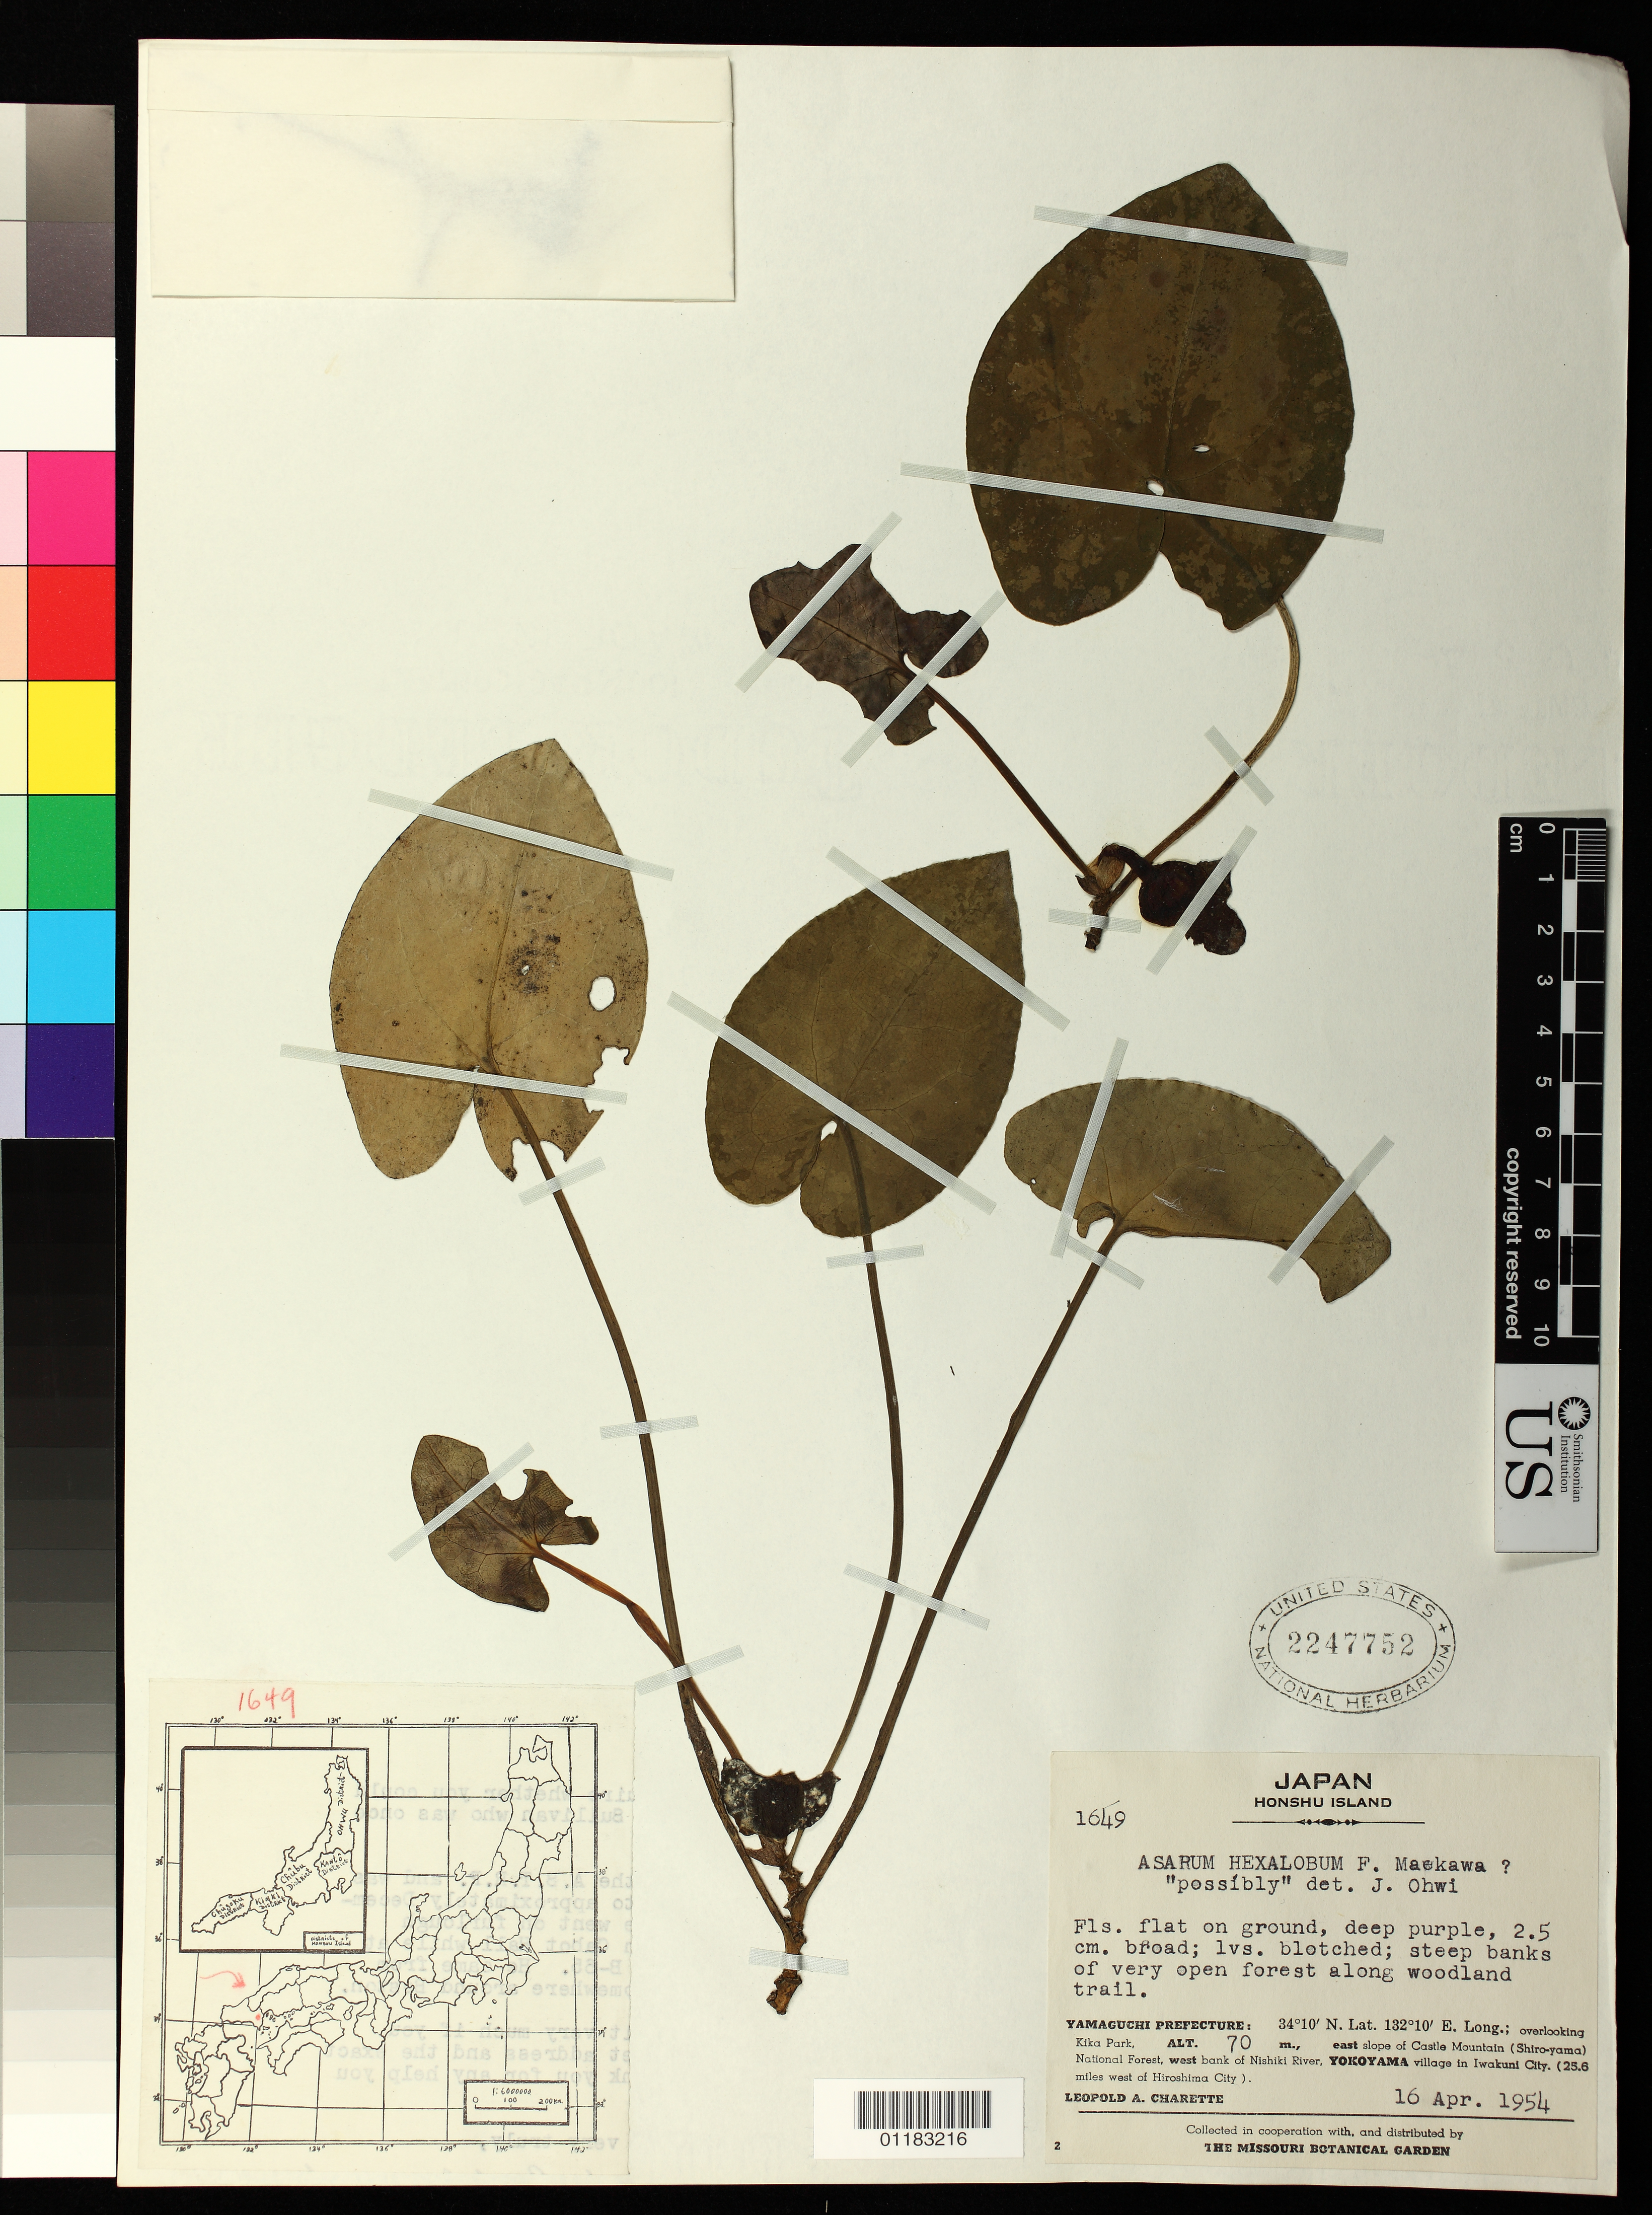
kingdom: Plantae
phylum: Tracheophyta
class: Magnoliopsida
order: Piperales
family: Aristolochiaceae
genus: Asarum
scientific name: Asarum hexalobum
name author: F. Maek.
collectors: L. A. Charette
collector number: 1649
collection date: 1954-04-16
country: Japan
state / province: Yamaguti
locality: Steep banks of very open forest along woodland trail, overlooking Kika Park, east slope of Castle Mountain (Shiro-yama) National Forest, west bank of Nishiki River, Yokoyama village in Iwakuni City. (25.6 miles west of Hiroshima City).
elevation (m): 70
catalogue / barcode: US 2247752